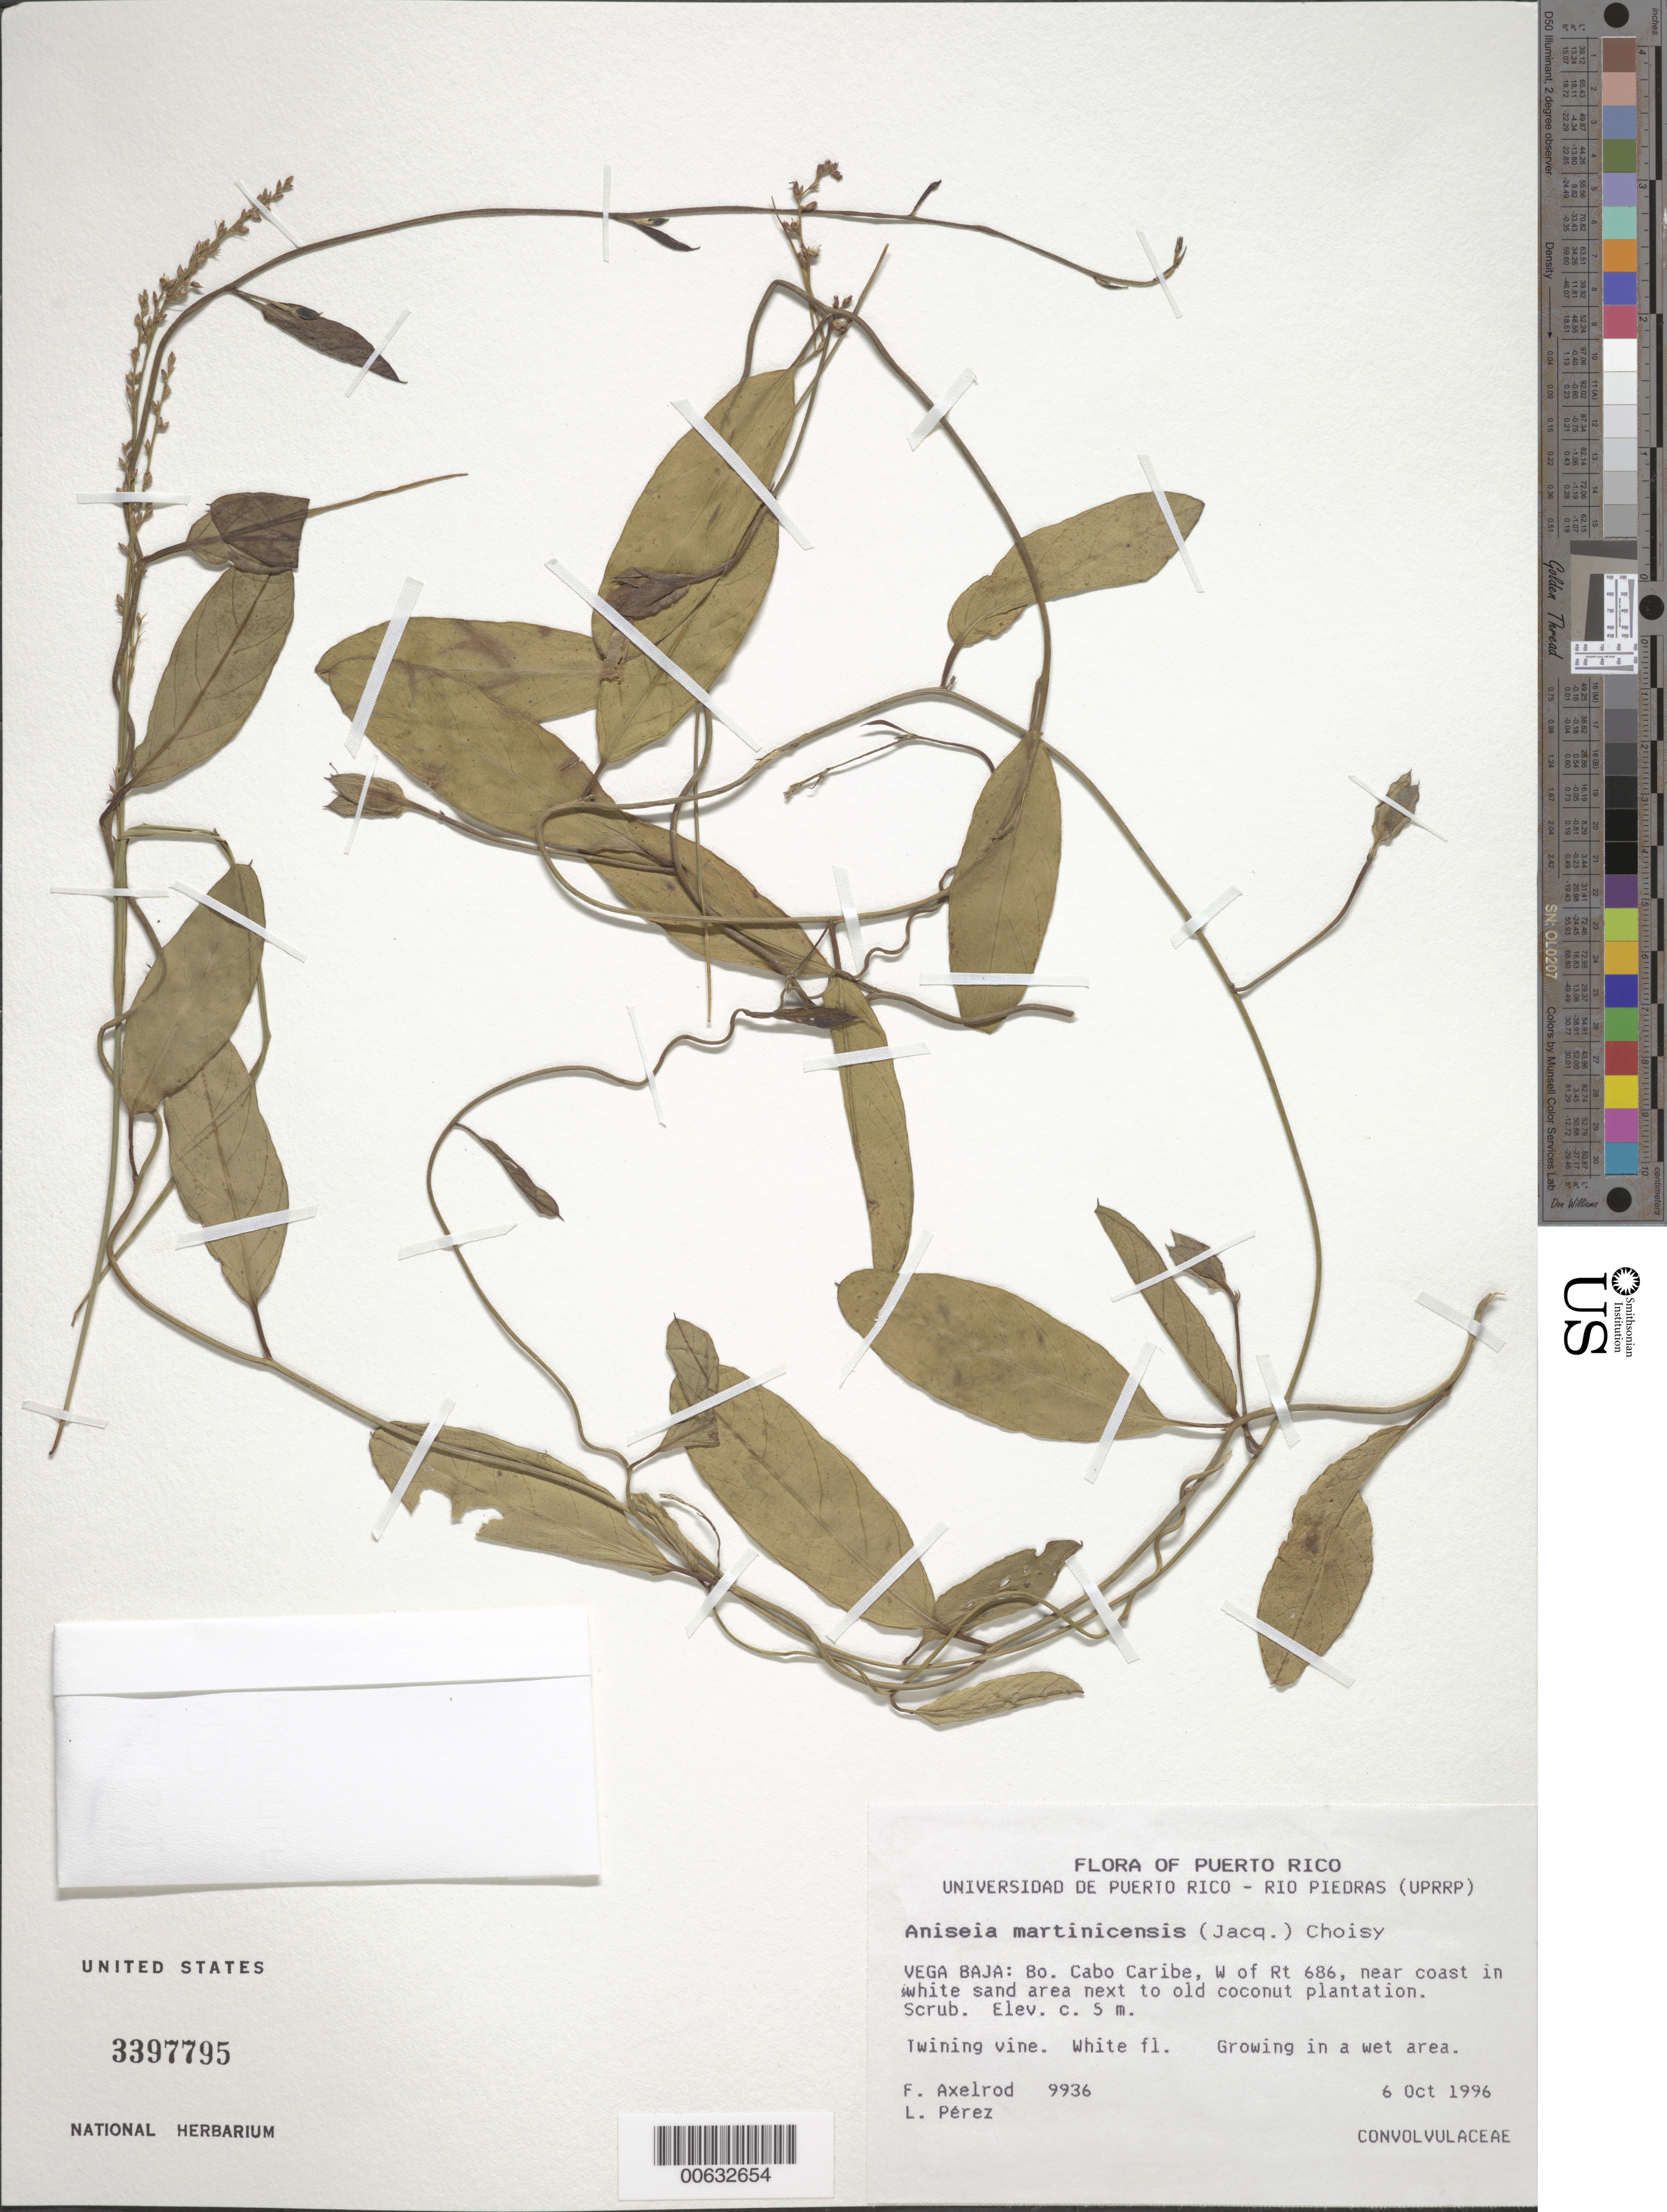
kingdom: Plantae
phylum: Tracheophyta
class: Magnoliopsida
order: Solanales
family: Convolvulaceae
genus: Aniseia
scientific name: Aniseia martinicensis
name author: (Jacq.) Choisy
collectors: F. S. Axelrod & L. Pérez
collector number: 9936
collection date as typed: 06 Oct 1996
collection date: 1996-10-06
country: Puerto Rico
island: Greater Antilles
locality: Vega Baja: Bo. Cabo Caribe, W of Rt 686, near coast in white sand area next to old coconut plantation.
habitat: Scrub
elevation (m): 5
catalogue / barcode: US 3397795